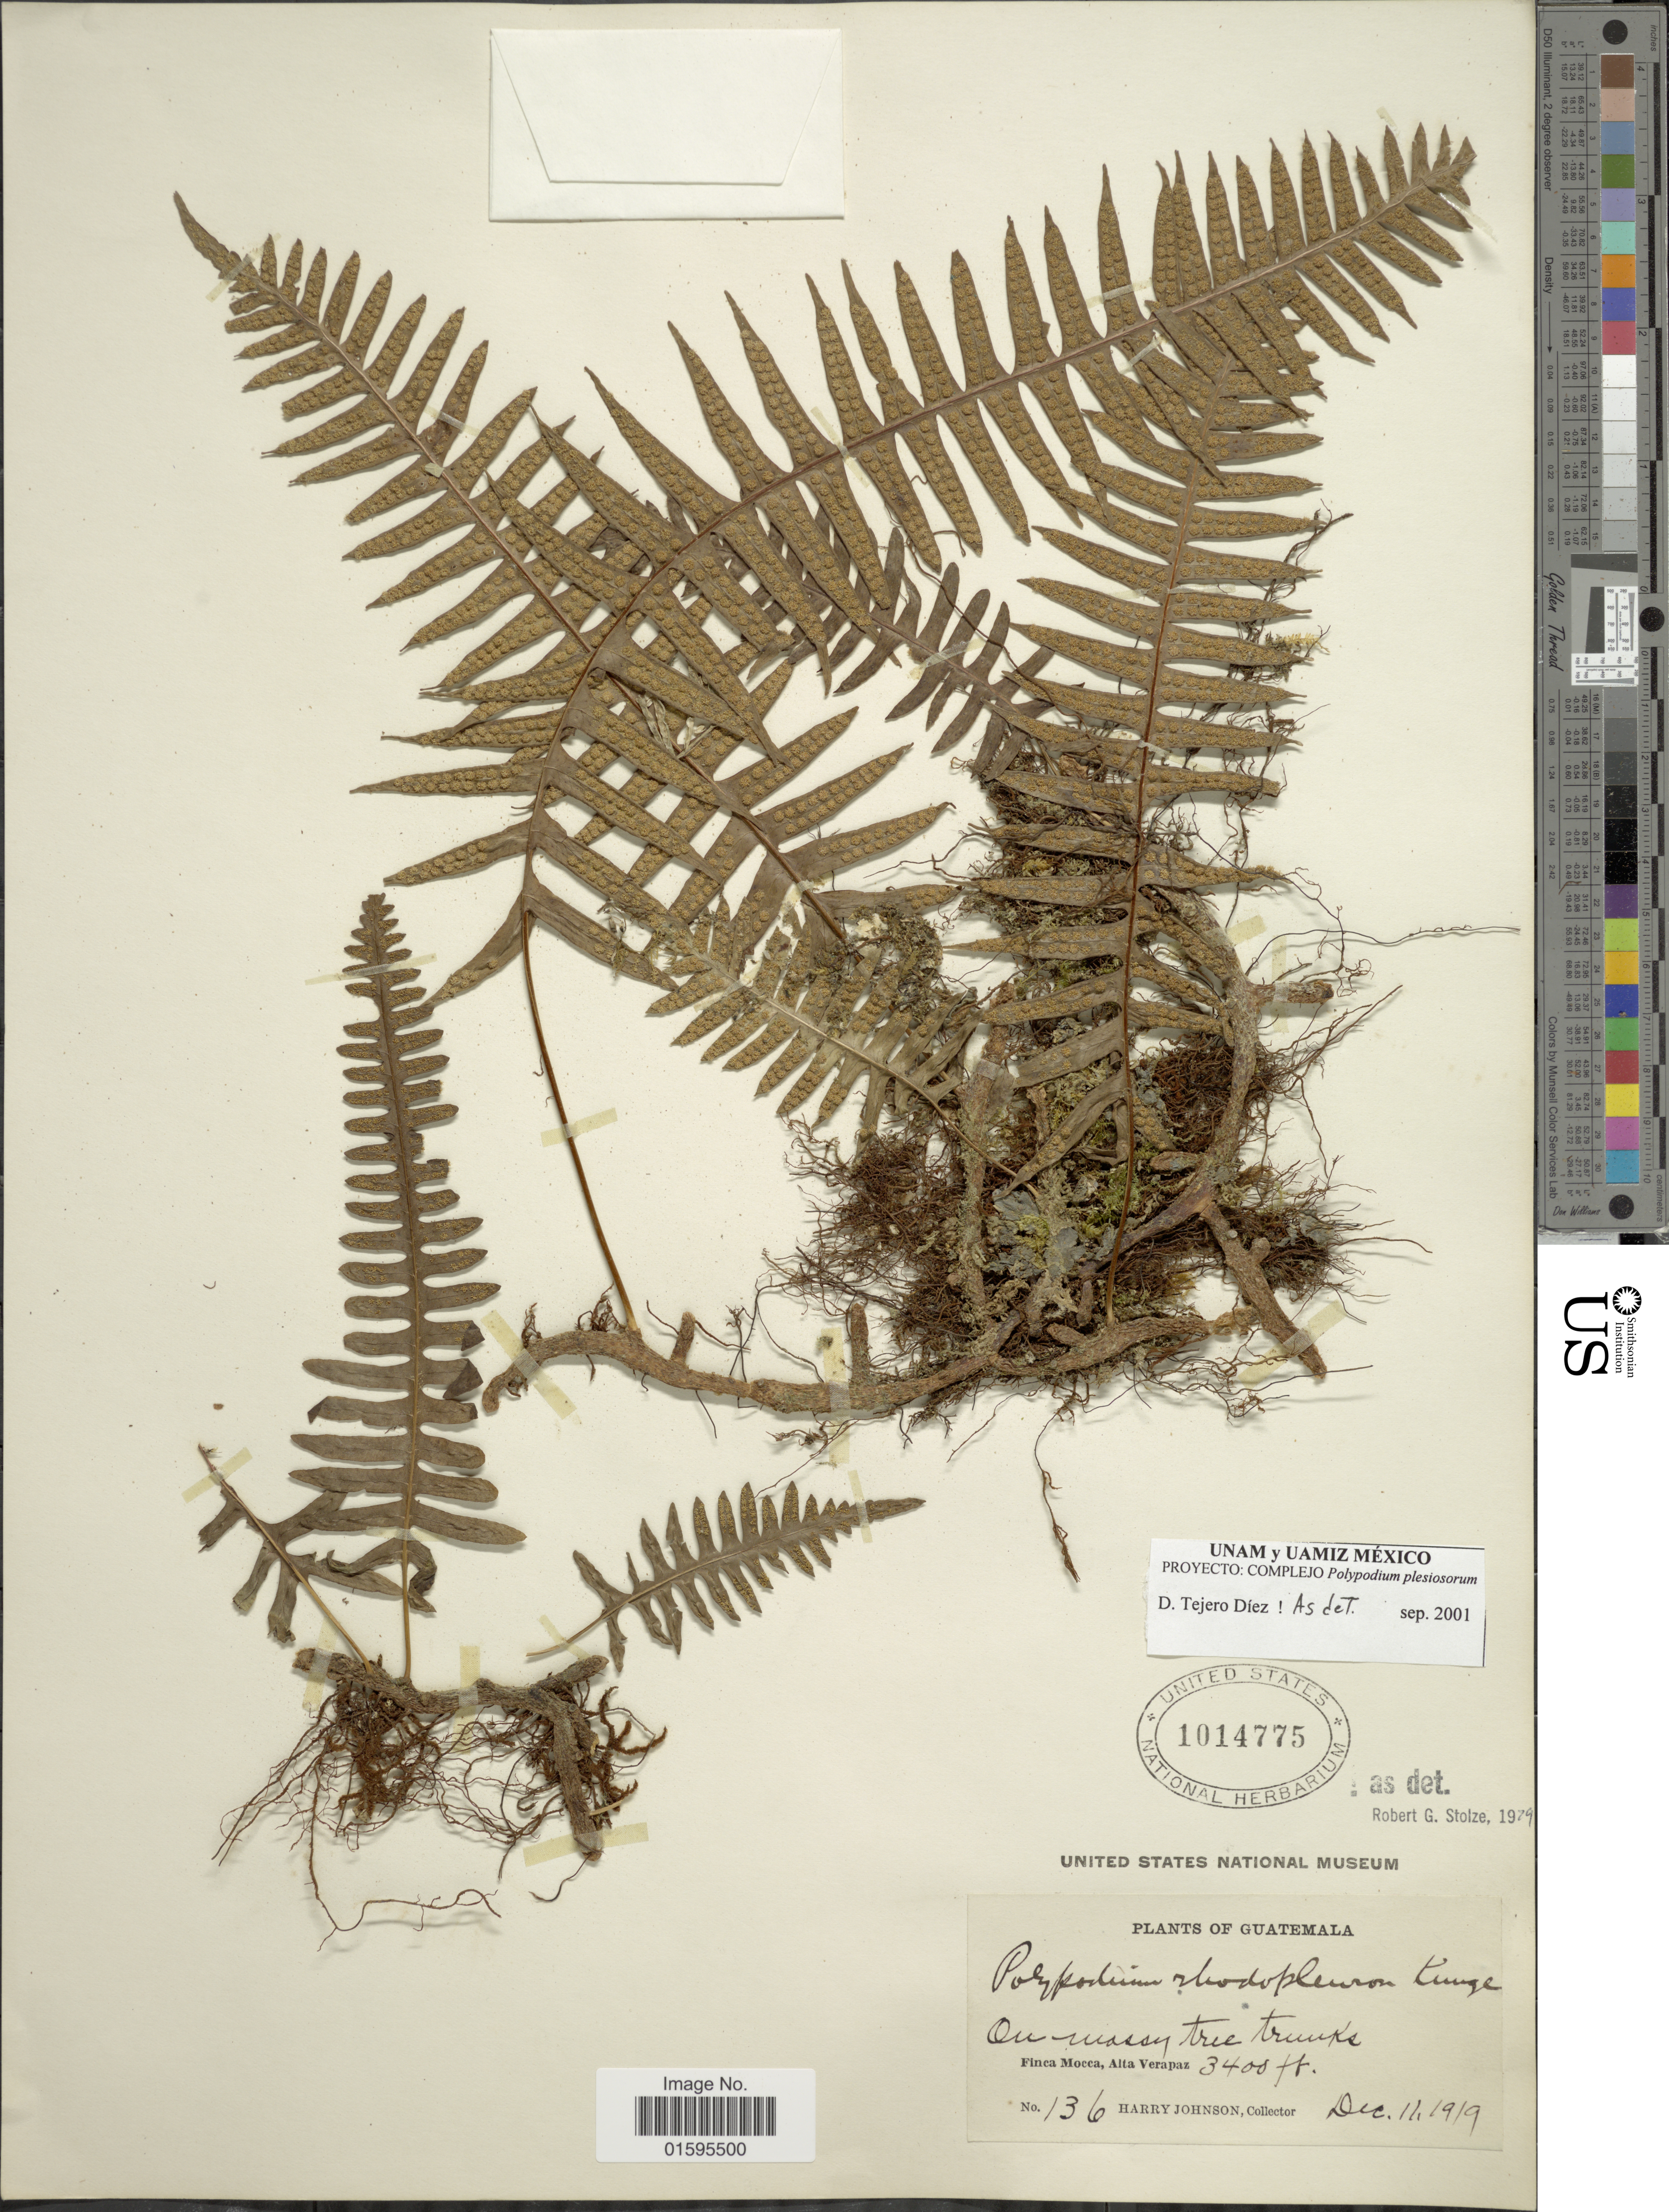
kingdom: Plantae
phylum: Tracheophyta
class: Polypodiopsida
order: Polypodiales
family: Polypodiaceae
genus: Polypodium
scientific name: Polypodium rhodopleuron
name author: Kunze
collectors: H. Johnson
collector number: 136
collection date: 1919-12-11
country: Guatemala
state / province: Alta Verapaz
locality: Finca Mocca, Alta Verapaz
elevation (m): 1036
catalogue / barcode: US 1014775